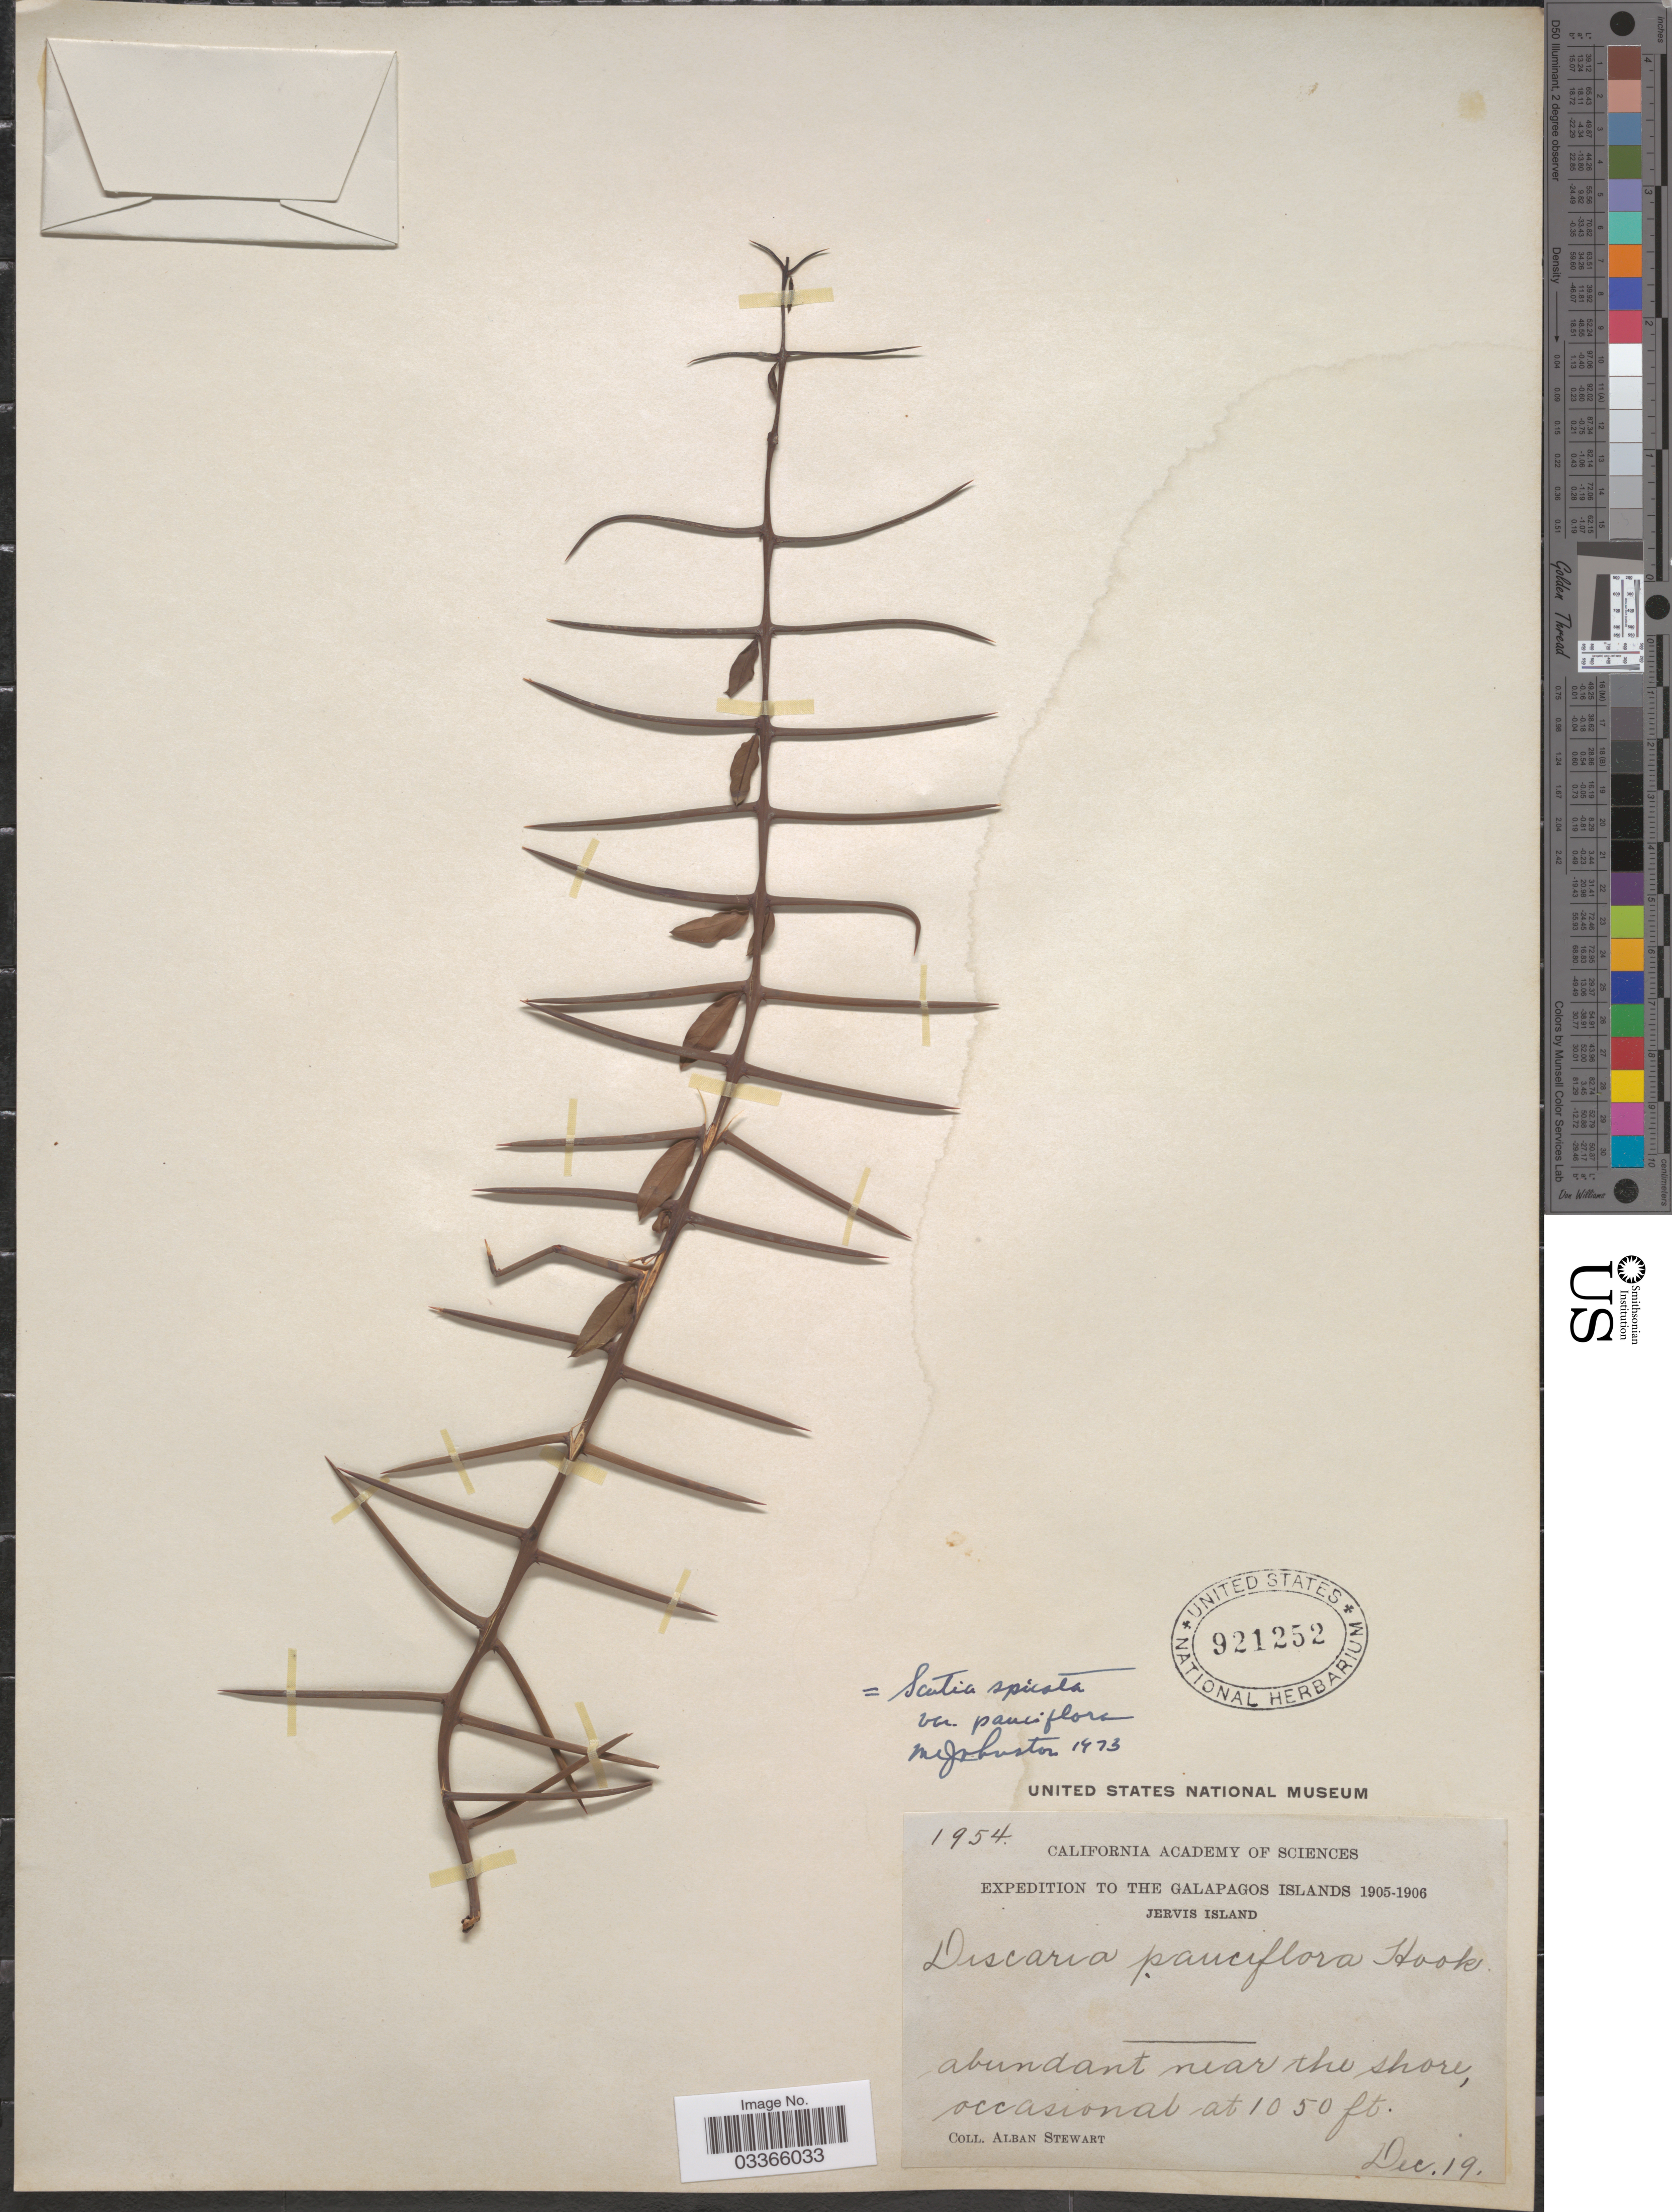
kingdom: Plantae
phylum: Tracheophyta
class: Magnoliopsida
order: Rosales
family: Rhamnaceae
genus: Scutia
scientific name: Scutia spicata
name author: (Humb. & Bonpl. ex Willd.) Weberb.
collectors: A. Stewart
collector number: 1954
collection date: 1905-12-19/1906-12-19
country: Ecuador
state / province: Colón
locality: The Galapagos Islands, Jervis Island.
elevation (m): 320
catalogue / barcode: US 921252